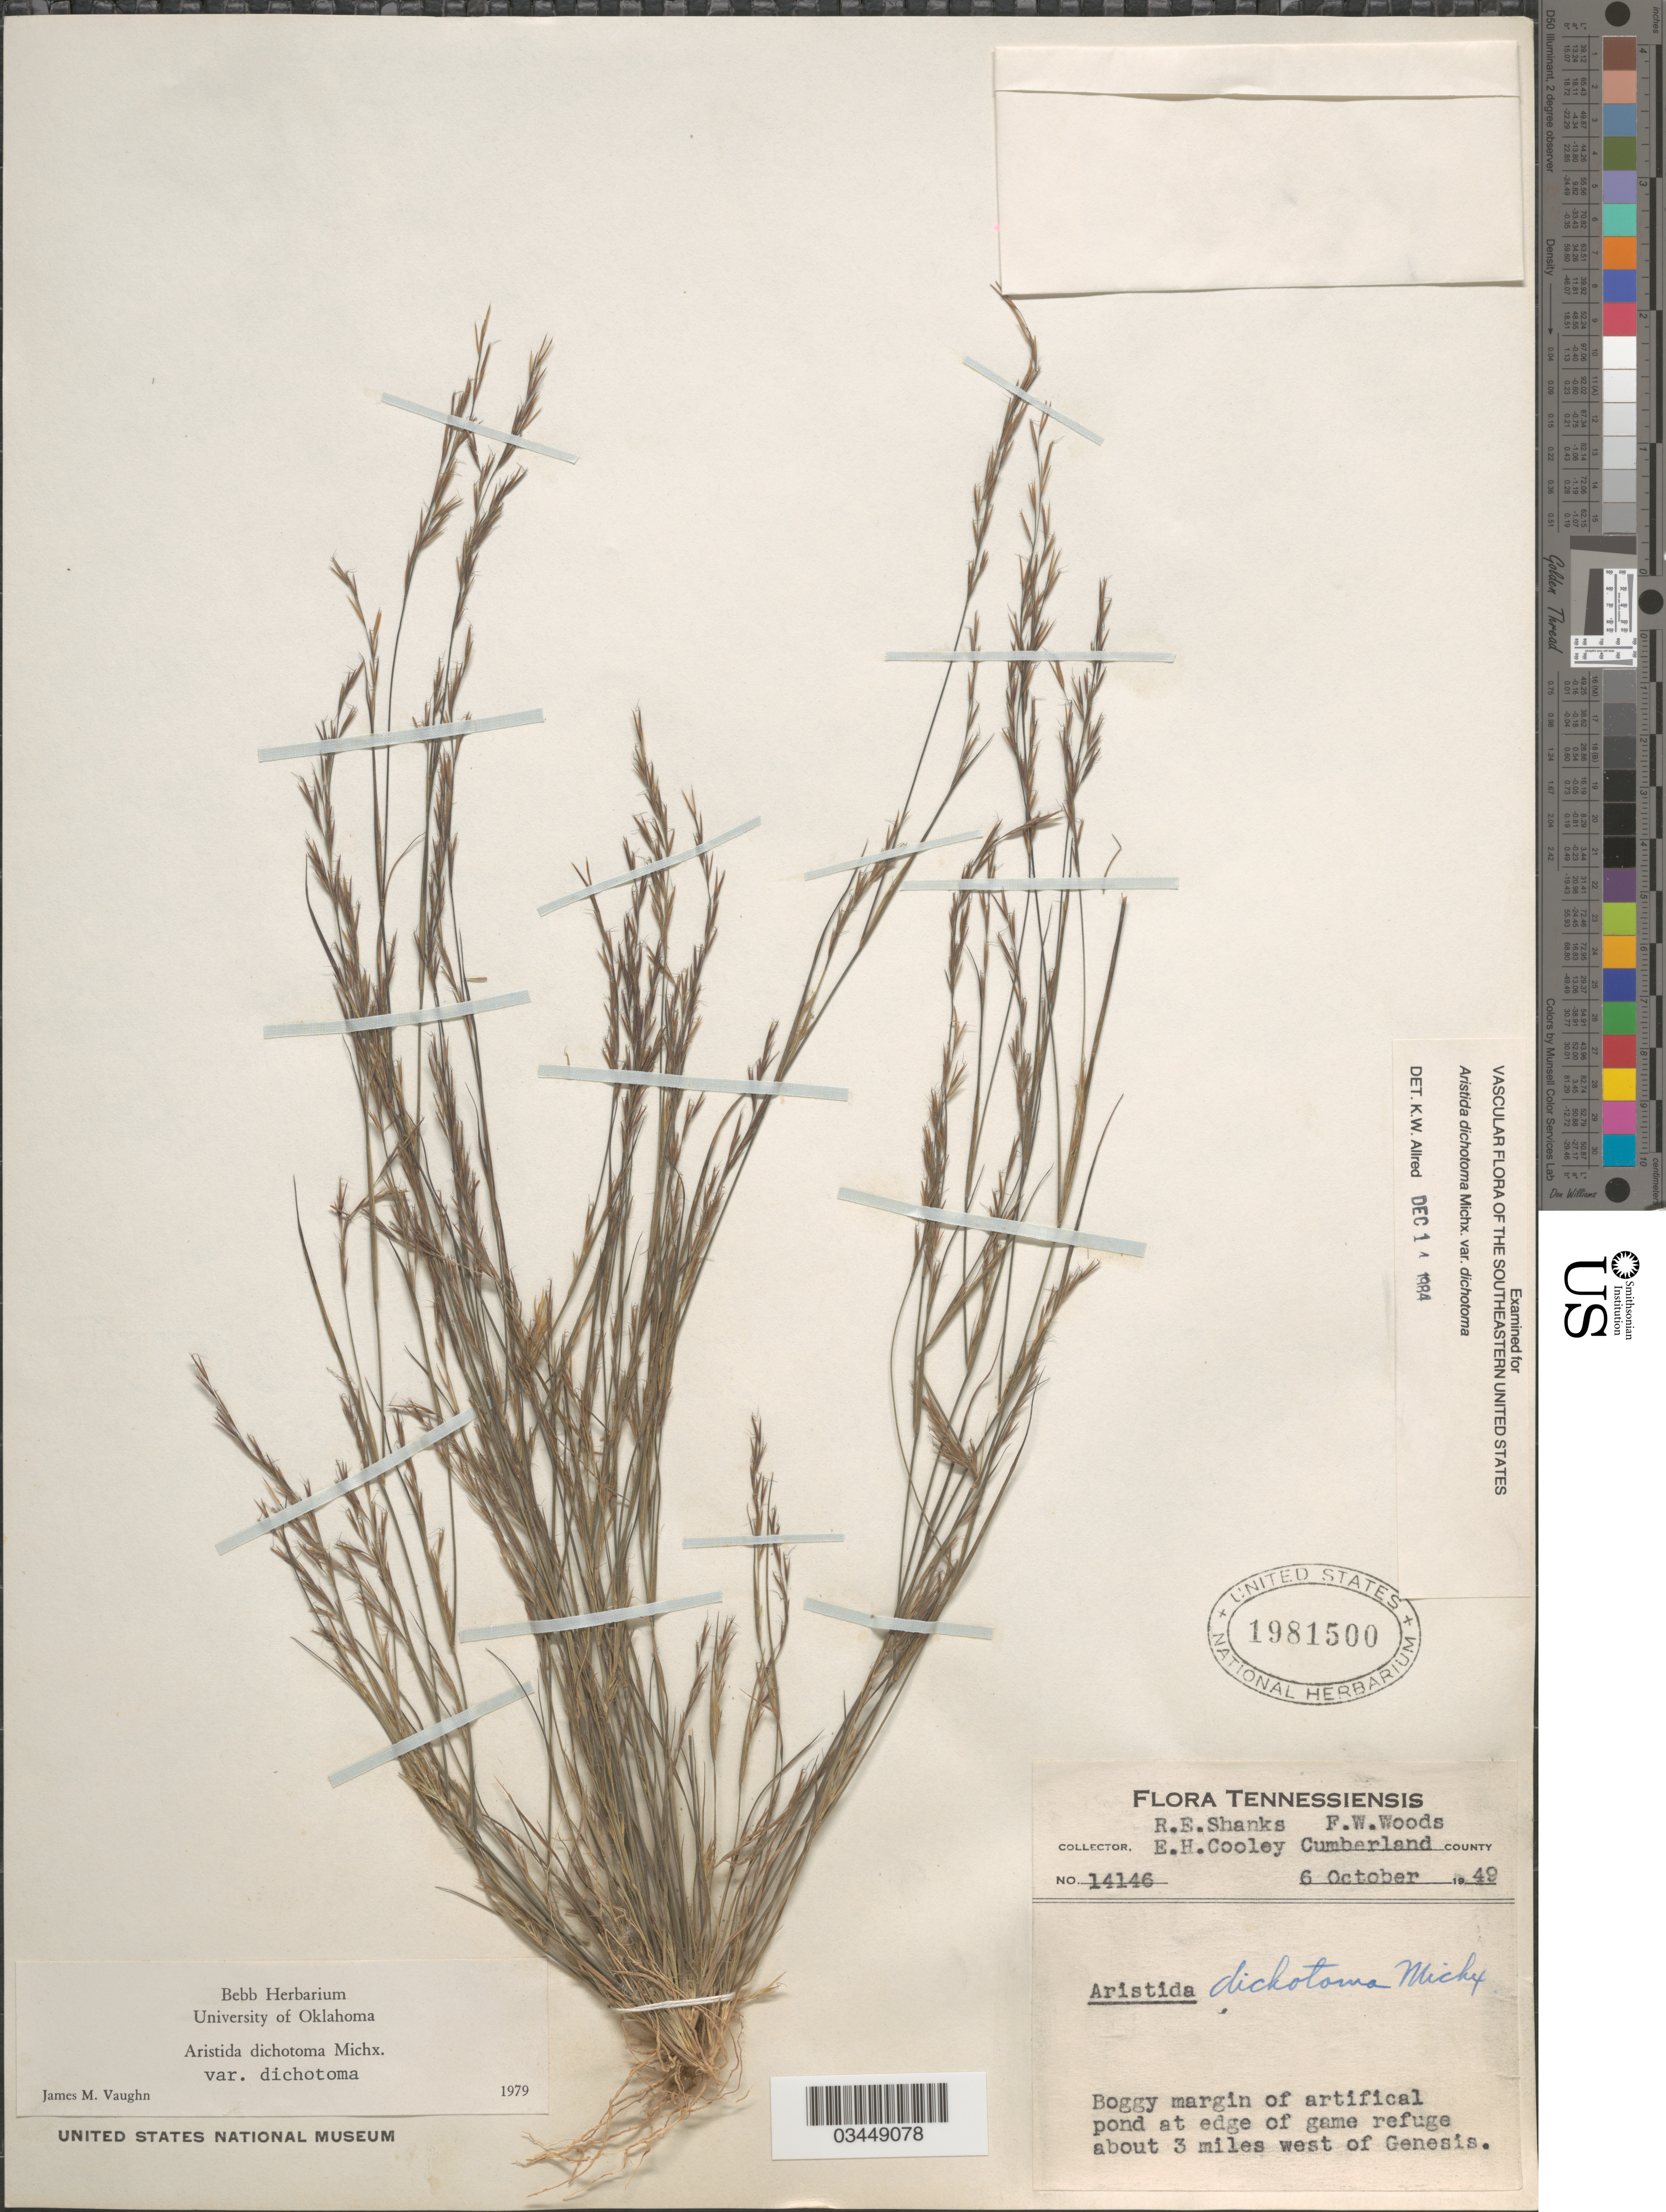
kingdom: Plantae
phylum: Tracheophyta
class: Liliopsida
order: Poales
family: Poaceae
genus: Aristida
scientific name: Aristida dichotoma var. dichotoma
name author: Michx.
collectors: R. Shanks, F. W. Woods & E. H. Cooley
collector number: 14146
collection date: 1949-10-06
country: United States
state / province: Tennessee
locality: Cumberland County. Boggy margin of artifical pond at edge of game refuge about 3 miles west of Genesis.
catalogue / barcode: US 1981500